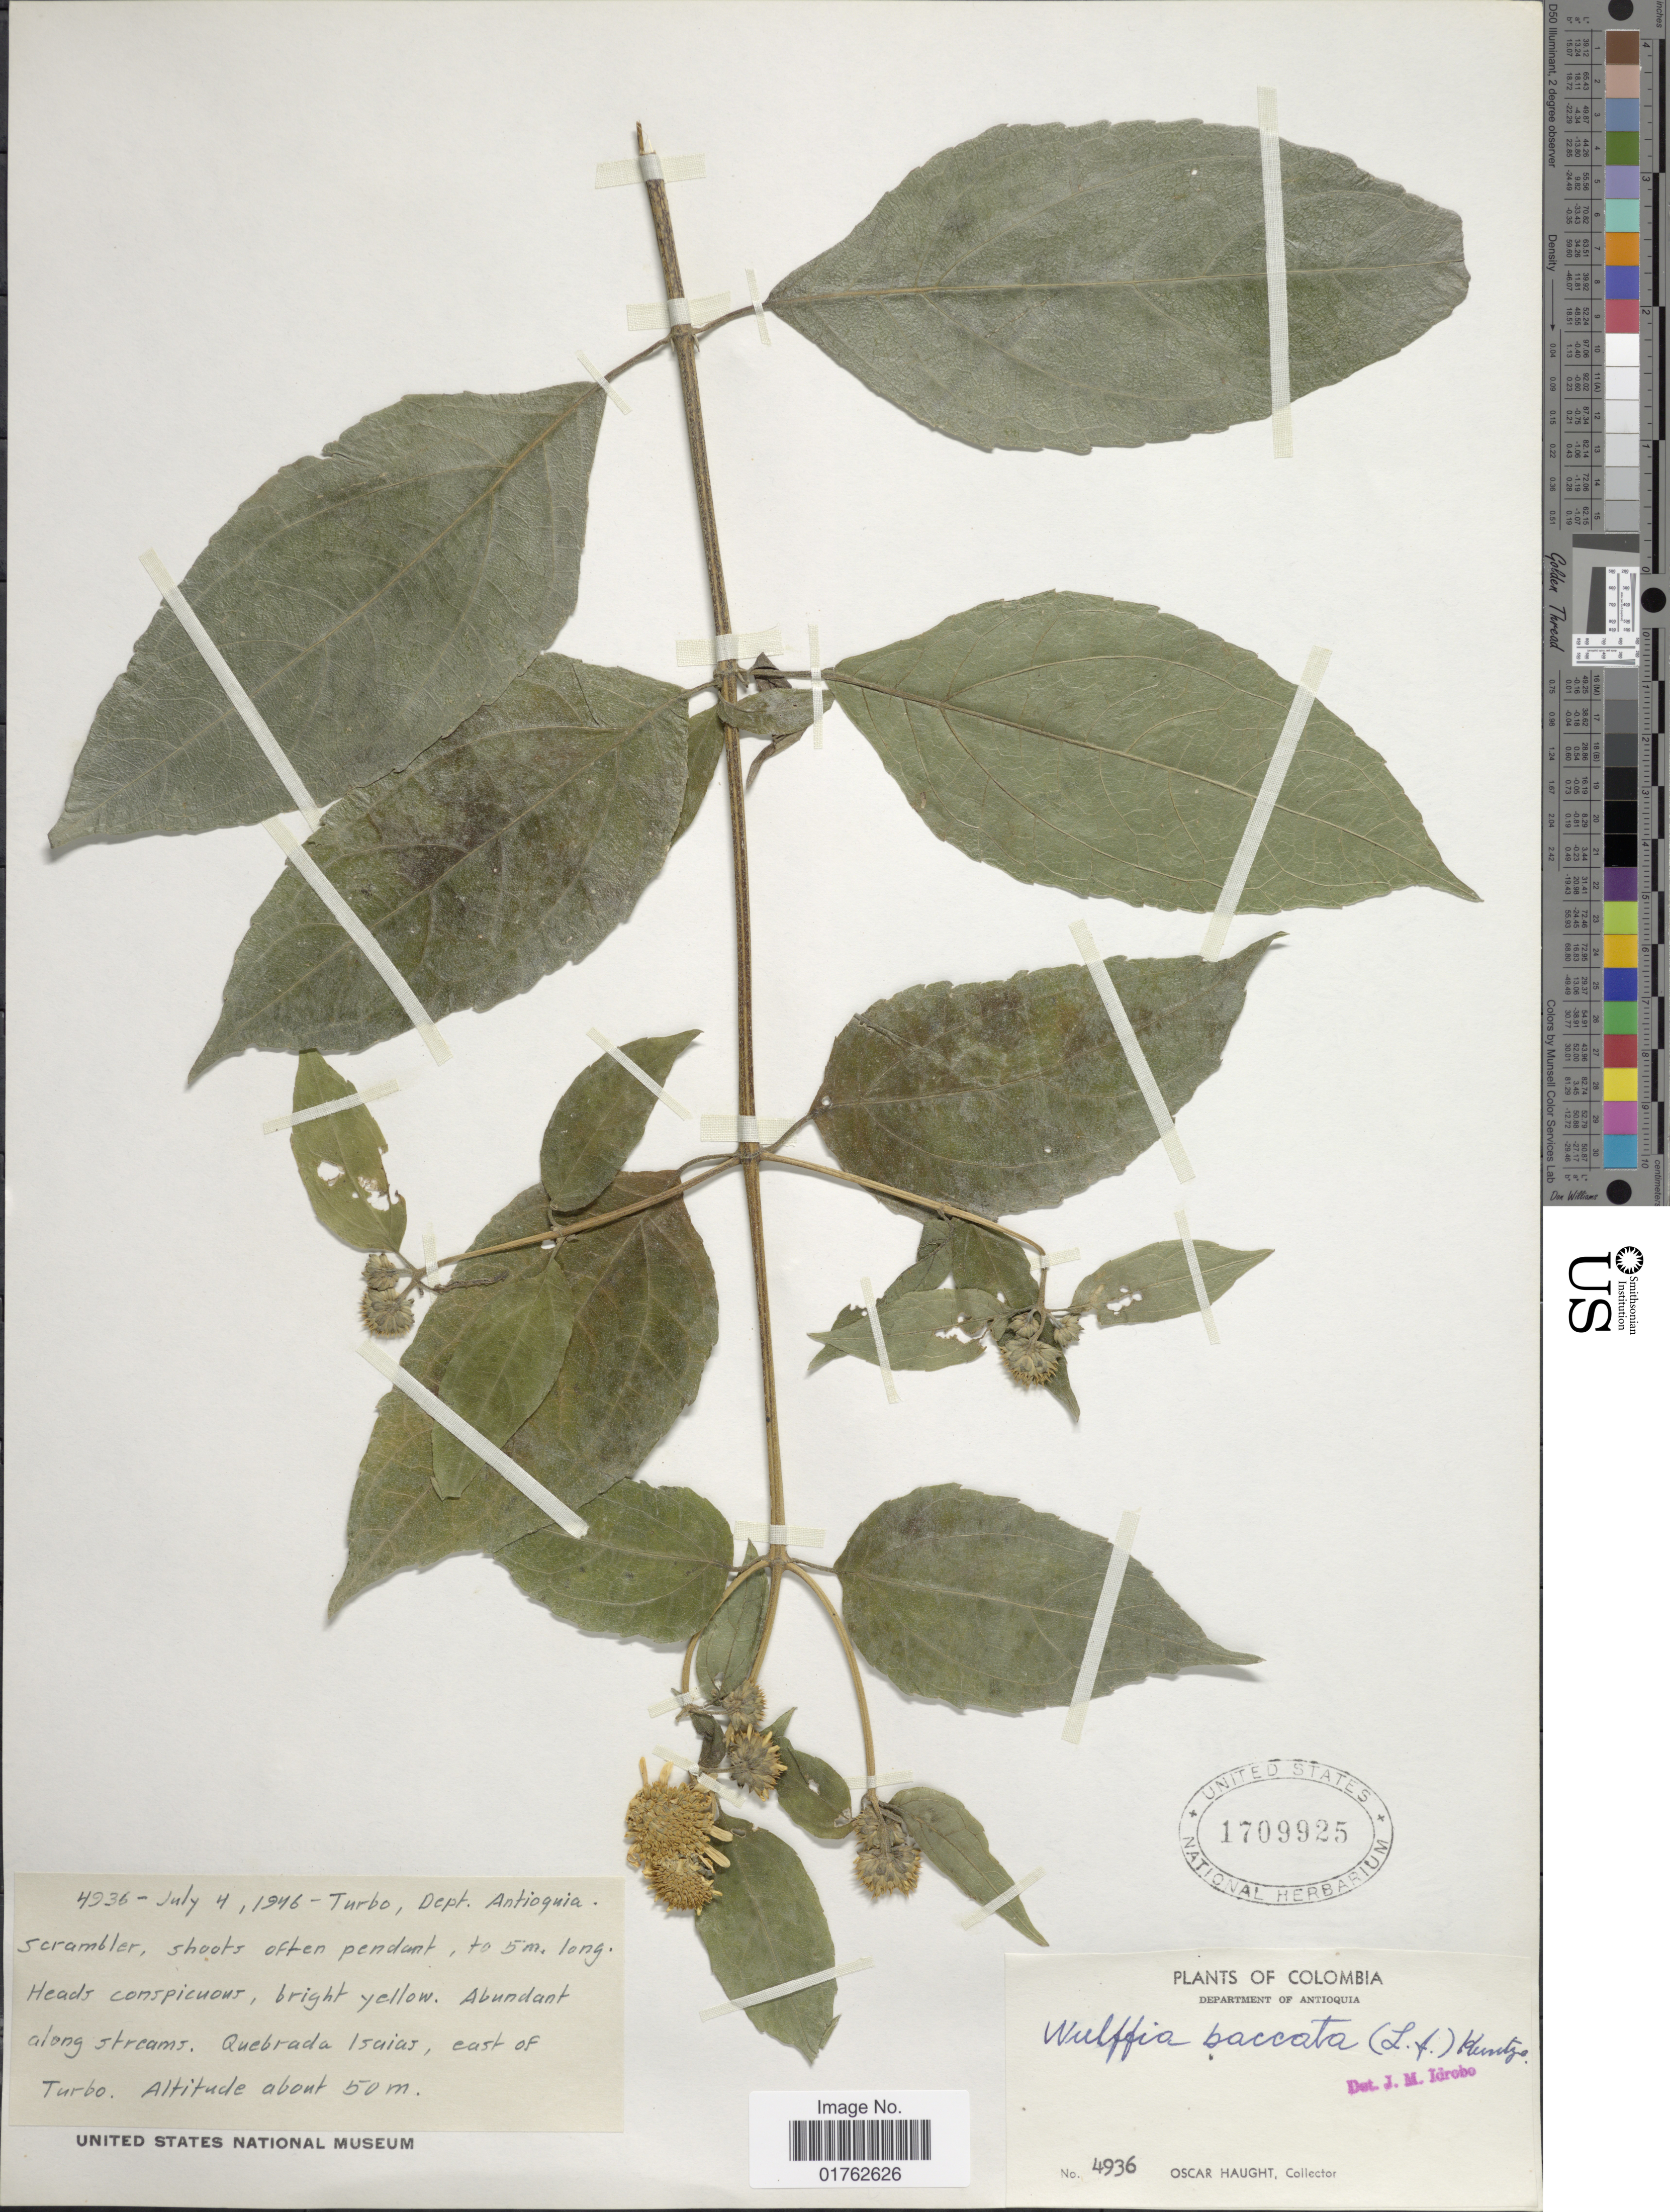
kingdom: Plantae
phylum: Tracheophyta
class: Magnoliopsida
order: Asterales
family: Asteraceae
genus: Wulffia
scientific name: Wulffia baccata var. baccata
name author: (L.) Kuntze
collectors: O. L. Haught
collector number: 4936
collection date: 1946-07-04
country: Colombia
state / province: Antioquia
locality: Dept. Antioquia, Abundant along streams, Quebrada Isaias, east of Turbo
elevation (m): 50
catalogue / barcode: US 1709925